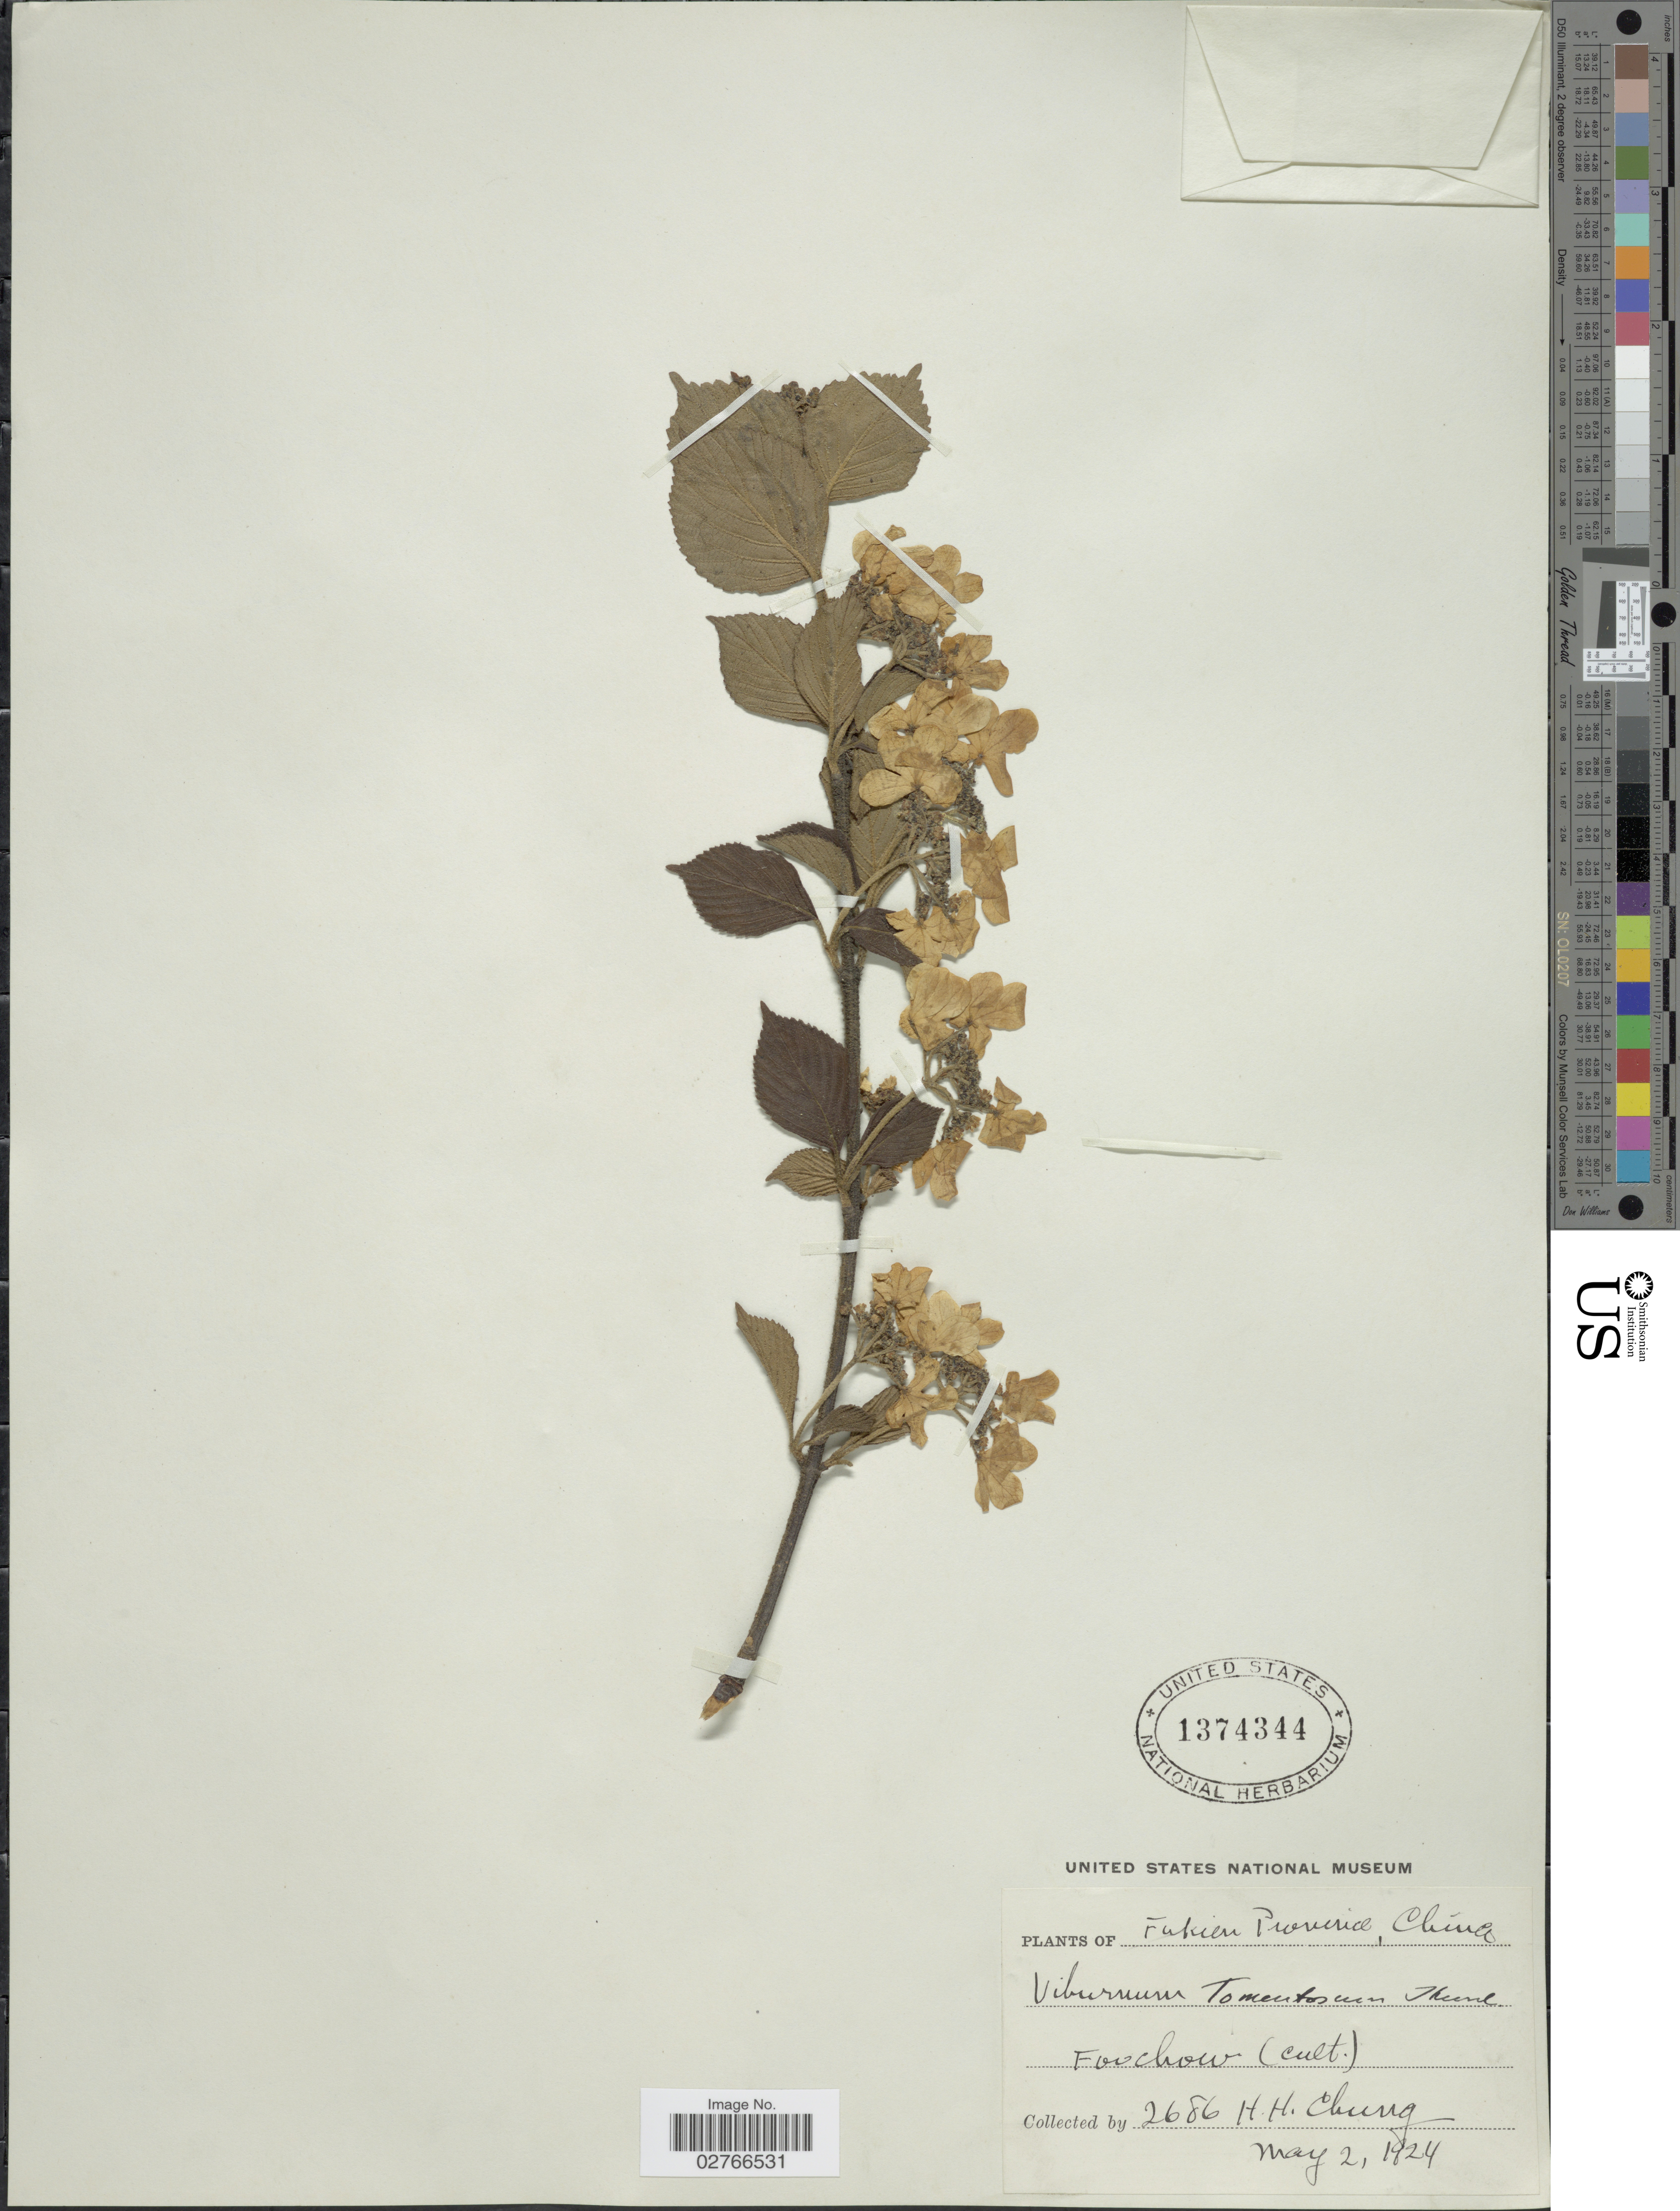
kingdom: Plantae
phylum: Tracheophyta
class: Magnoliopsida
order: Dipsacales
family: Viburnaceae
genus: Viburnum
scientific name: Viburnum tomentosum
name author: Thunb.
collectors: H. Chung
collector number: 2686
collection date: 1924-05-02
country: China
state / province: Fujian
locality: Fukien Province, Foochow.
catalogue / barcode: US 1374344